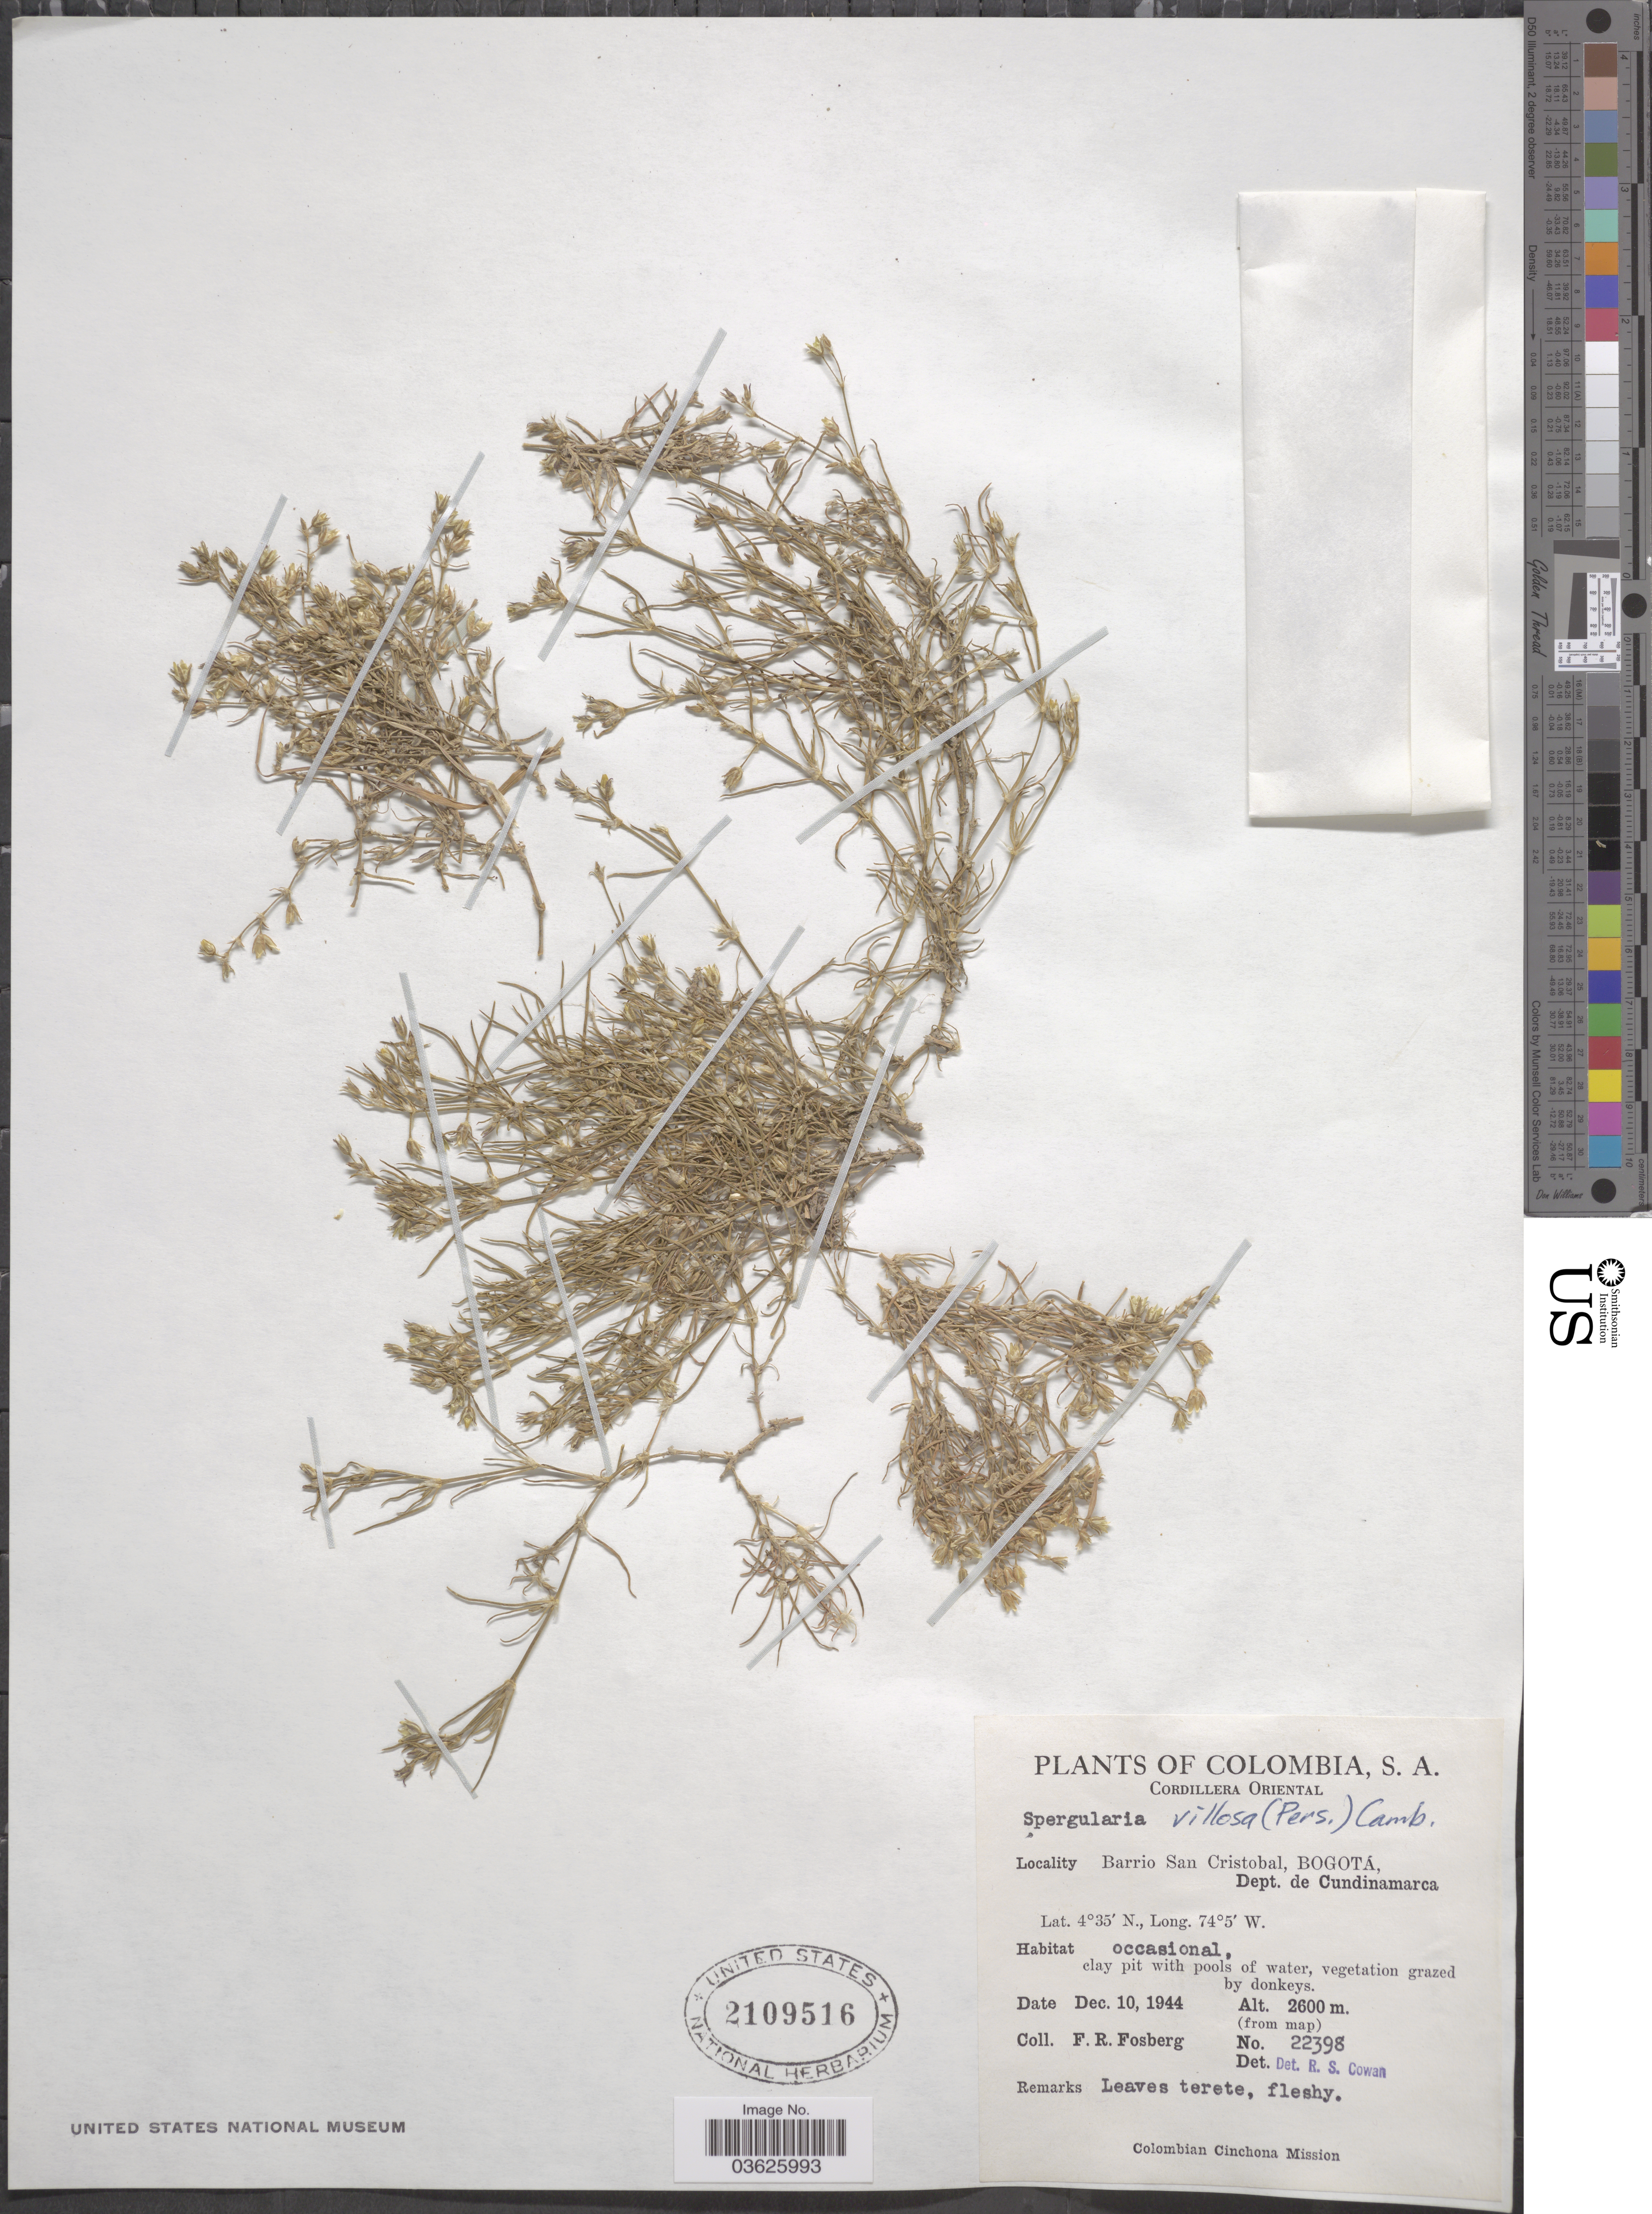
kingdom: Plantae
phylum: Tracheophyta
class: Magnoliopsida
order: Caryophyllales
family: Caryophyllaceae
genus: Spergularia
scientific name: Spergularia villosa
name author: (Pers.) Cambess.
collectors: F. R. Fosberg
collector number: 22398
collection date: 1944-12-10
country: Colombia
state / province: Cundinamarca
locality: Cordillera Oriental. Barrio San Cristobal, Bogotá. Dept. de Cundinamarca.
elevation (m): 2600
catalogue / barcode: US 2109516